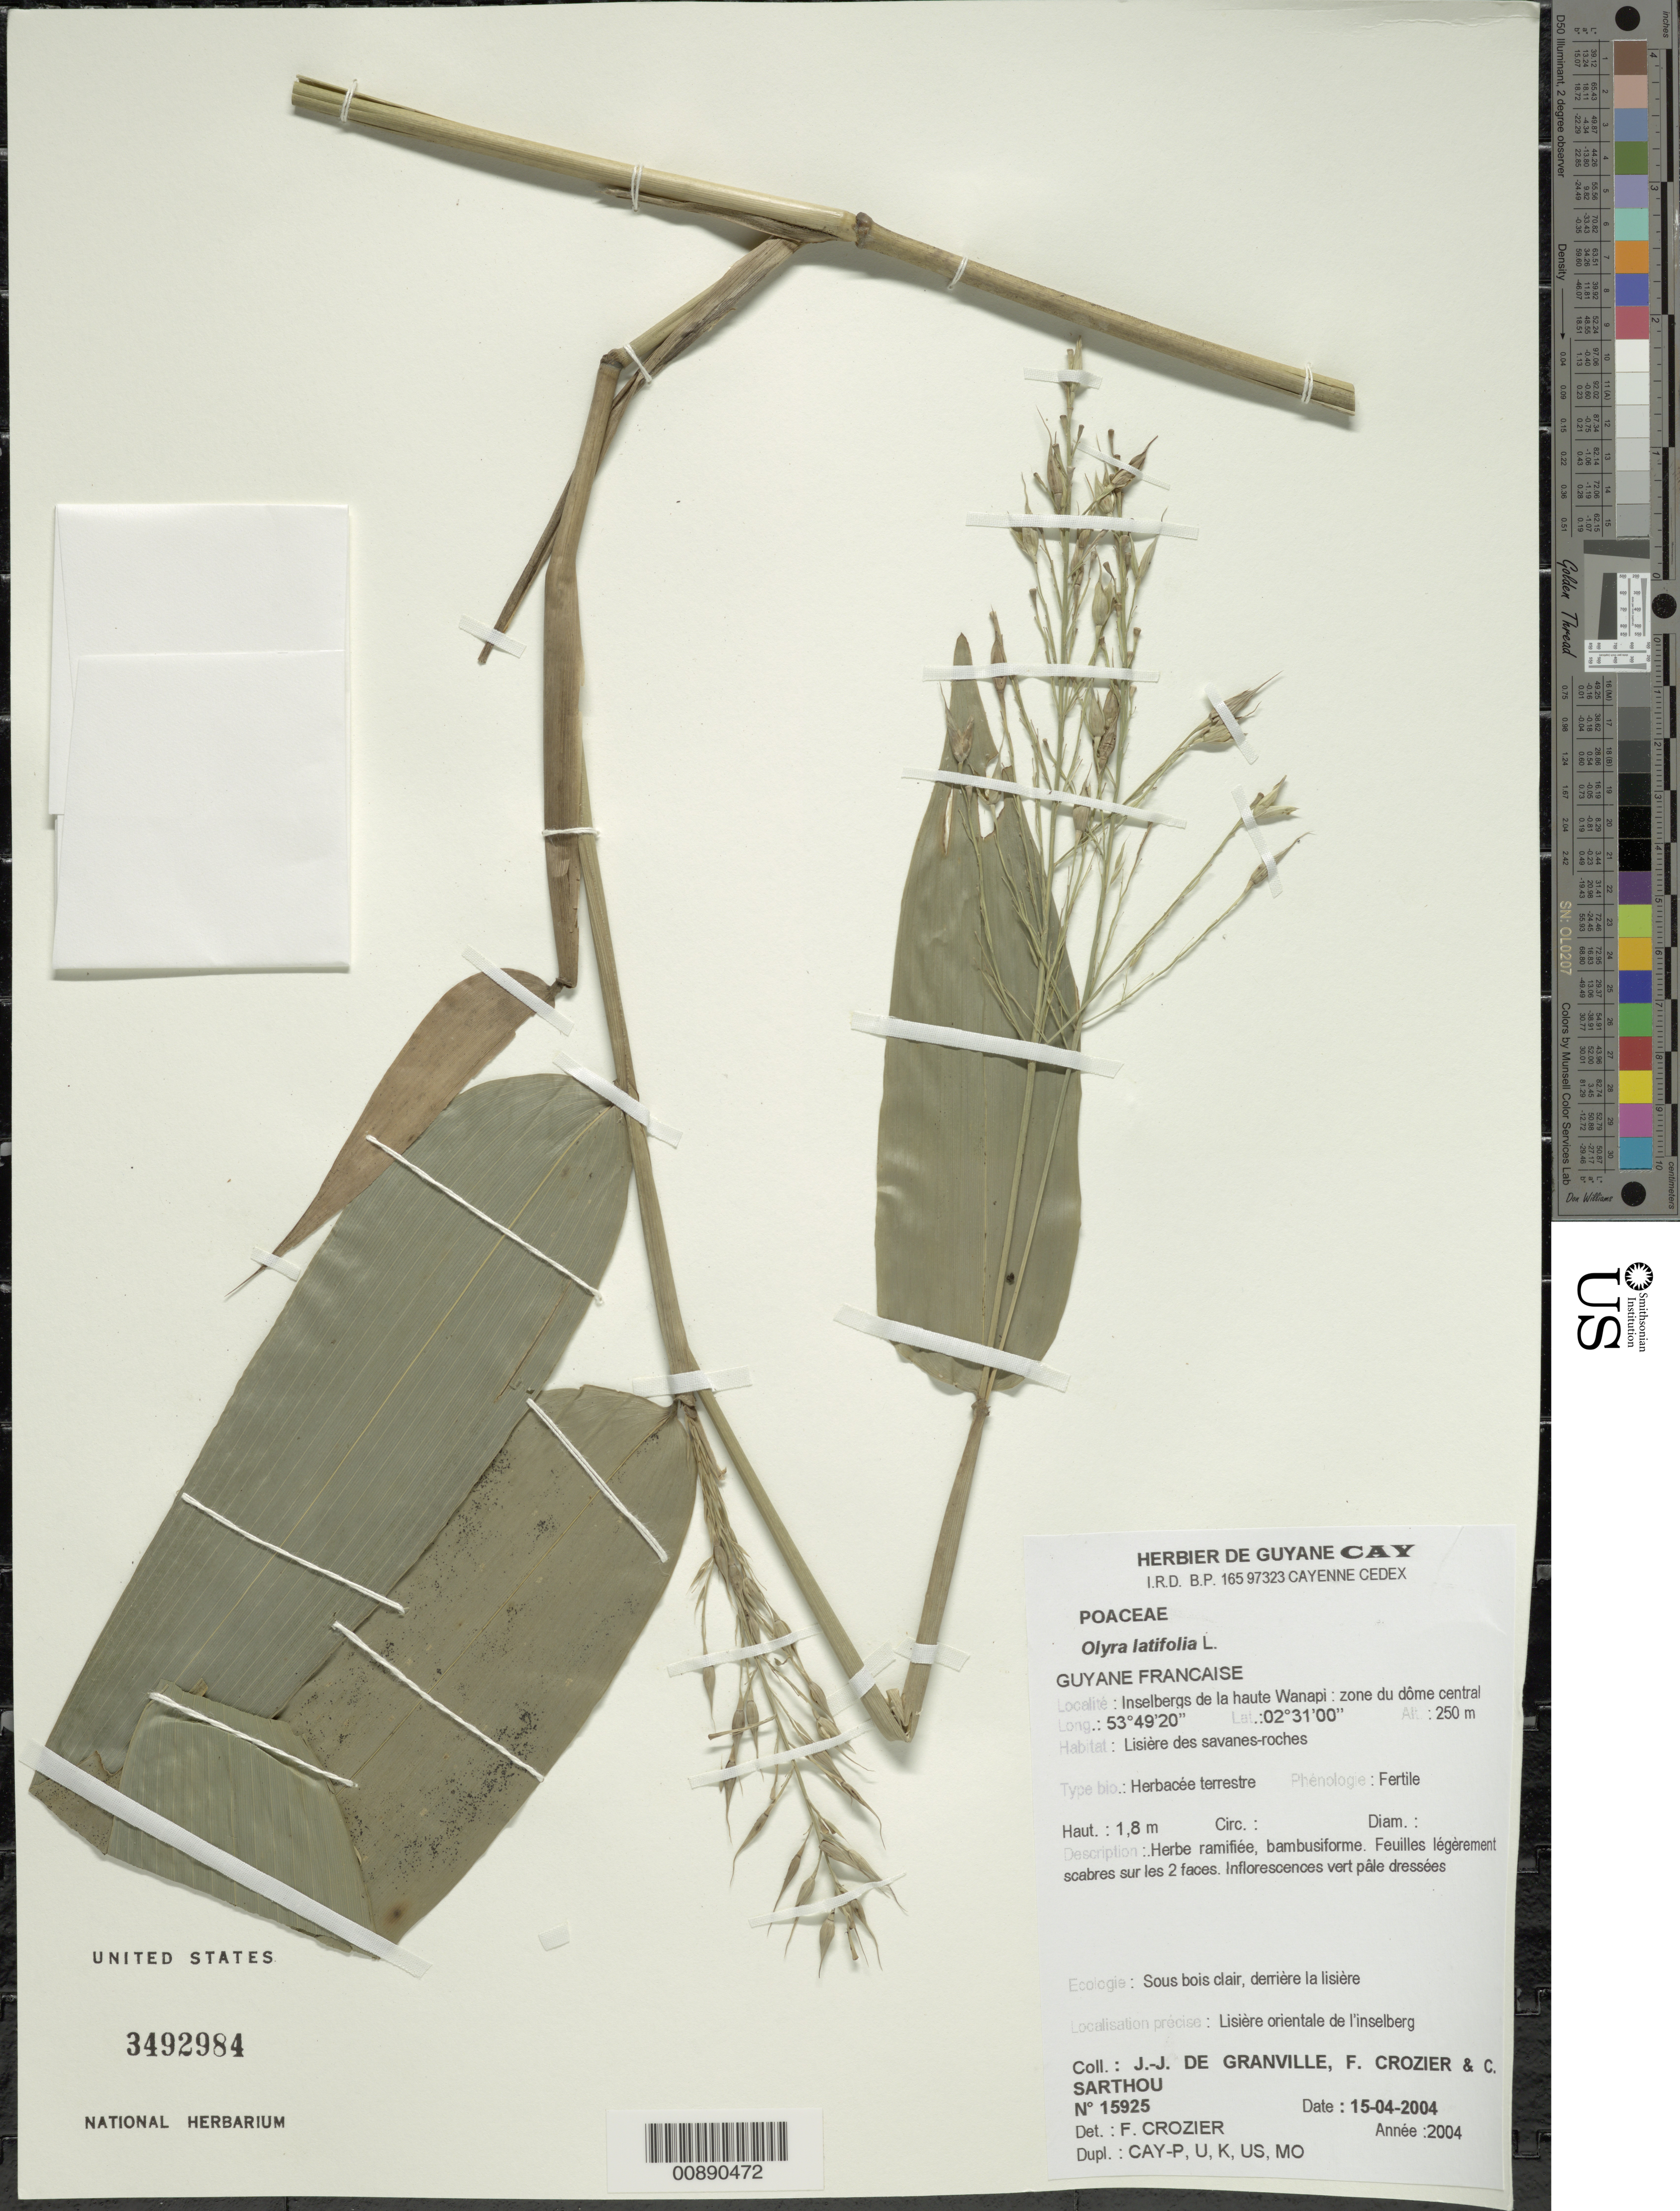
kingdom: Plantae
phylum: Tracheophyta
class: Liliopsida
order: Poales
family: Poaceae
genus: Olyra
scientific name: Olyra latifolia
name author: L.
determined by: Crozier, F.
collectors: J.-J. de Granville, F. Crozier & C. Sarthou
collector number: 15925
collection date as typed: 15-Apr-04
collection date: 2004-04-15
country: French Guiana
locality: Inselbergs de la haute Wanapi, versant est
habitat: Lisière des savanes roches; sous bois clair, derrière la lisière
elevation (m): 250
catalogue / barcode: US 3492984